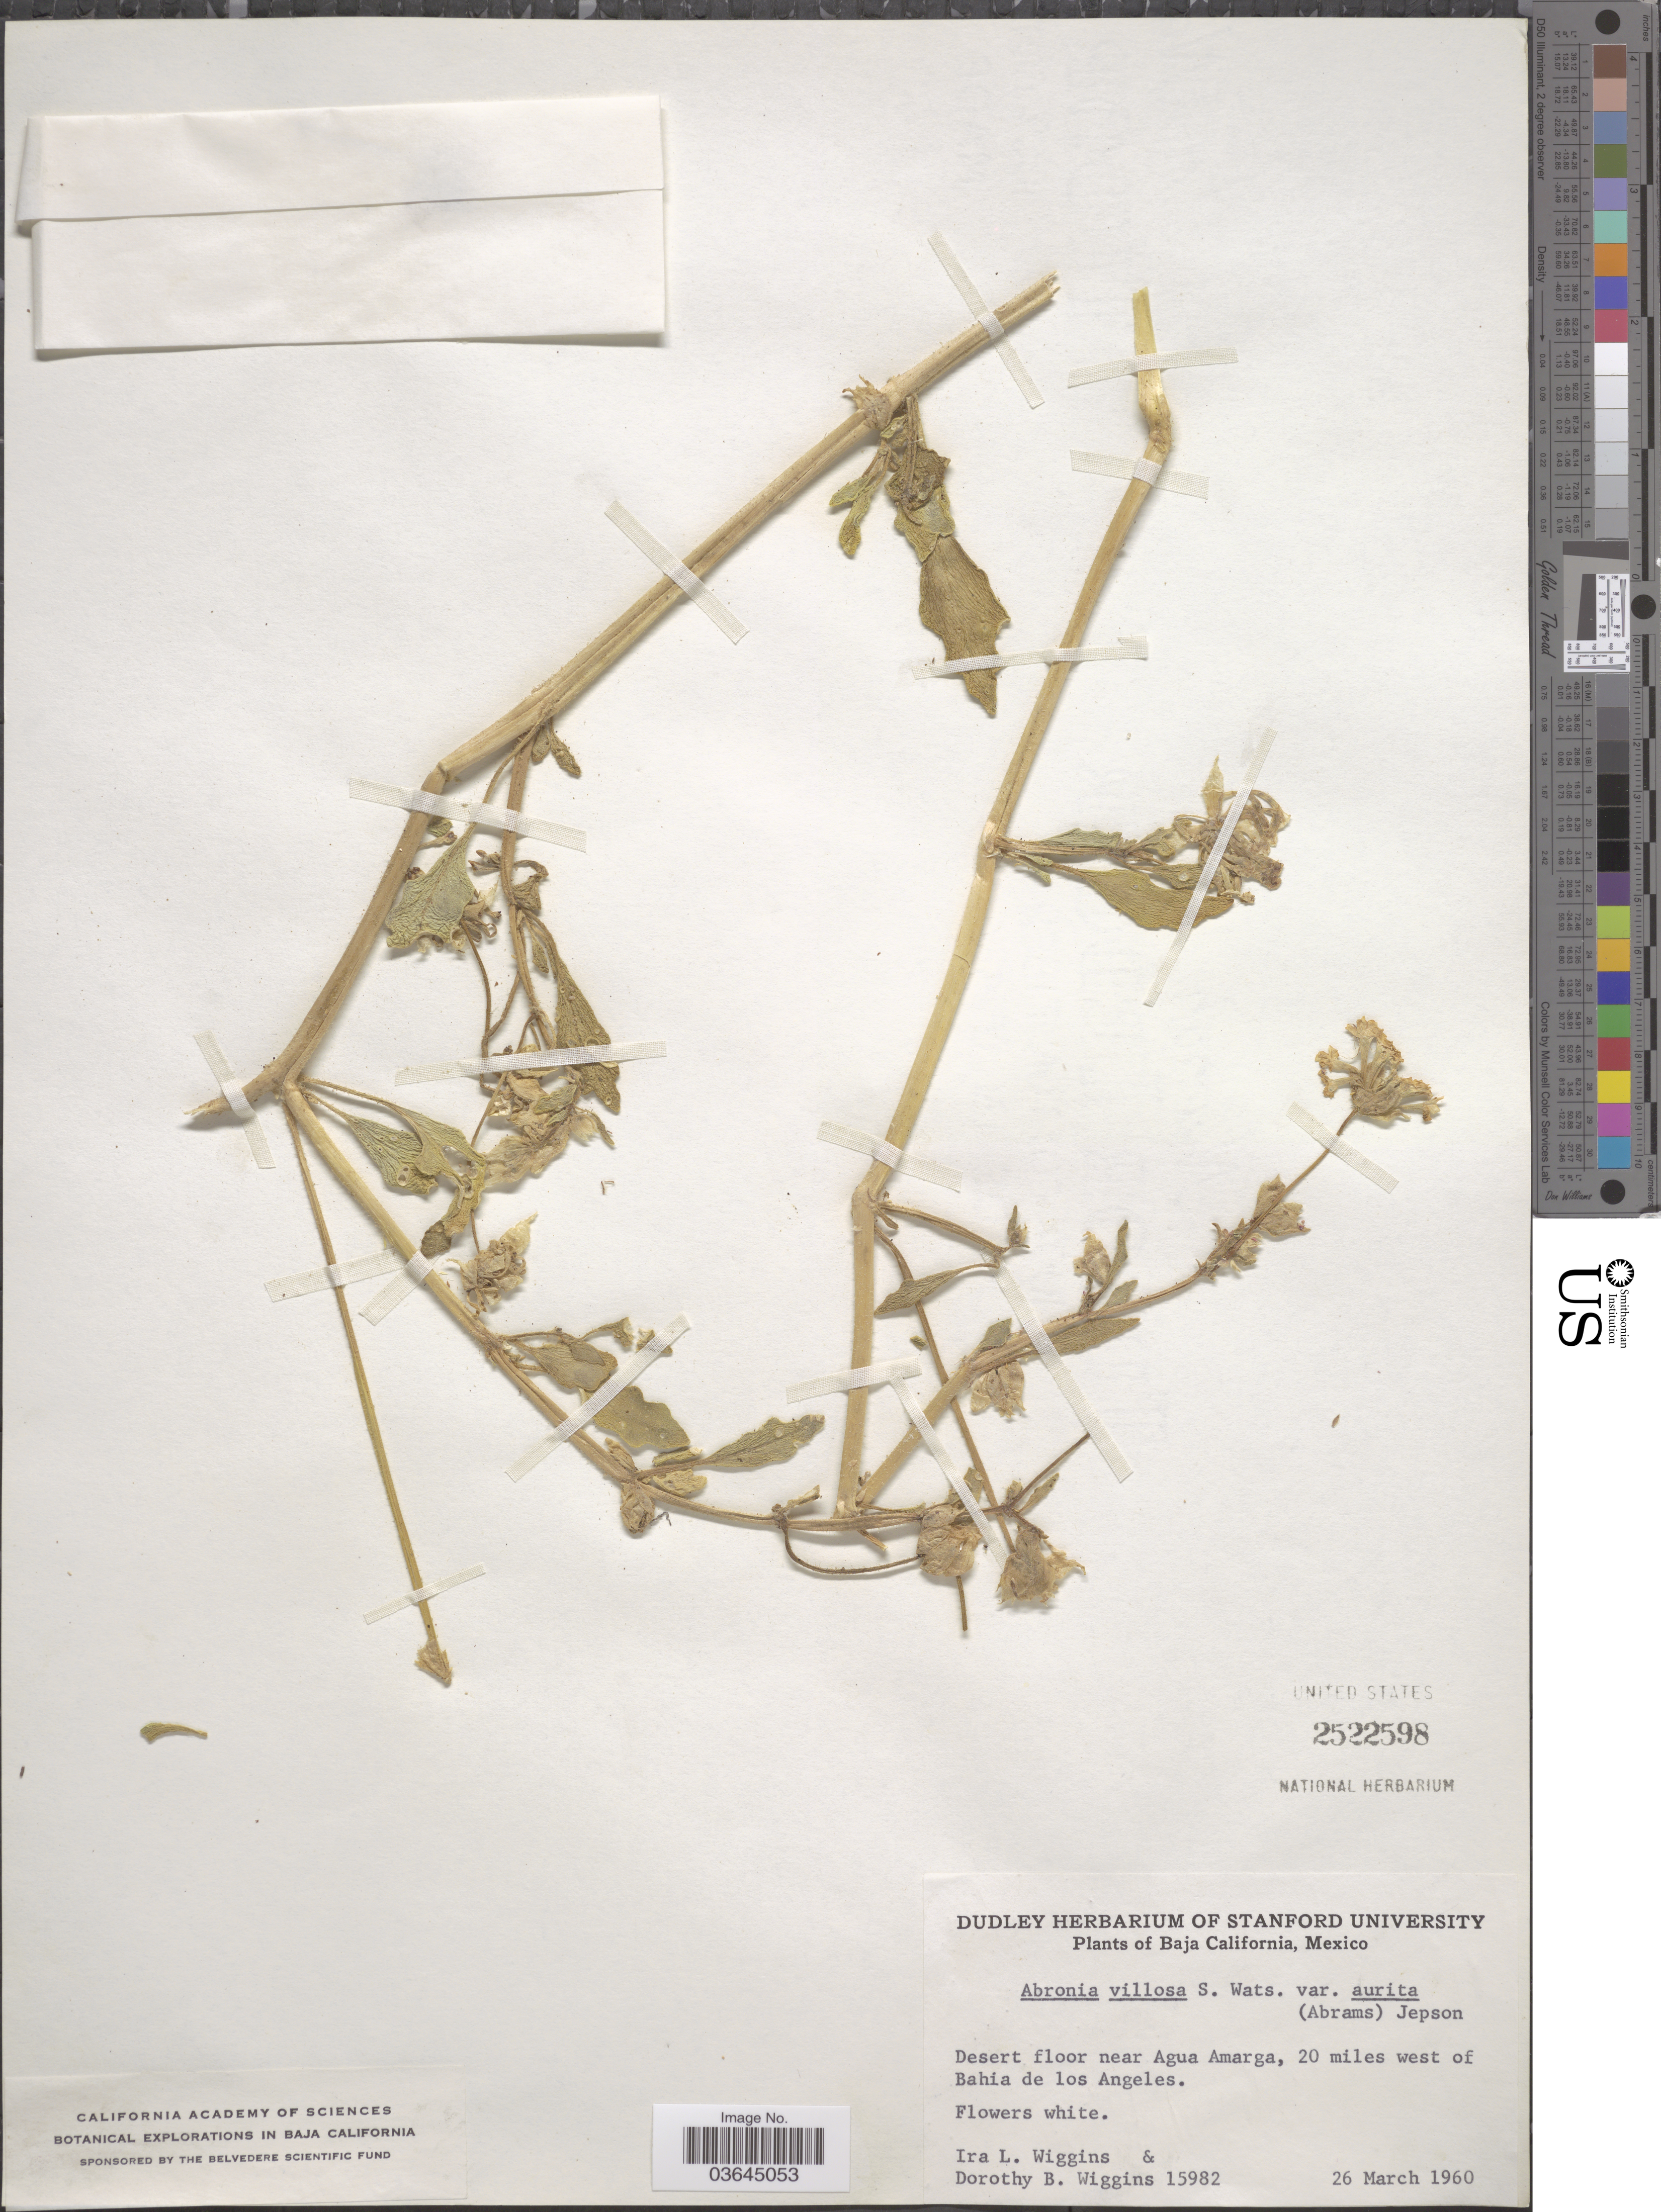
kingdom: Plantae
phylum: Tracheophyta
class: Magnoliopsida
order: Caryophyllales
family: Nyctaginaceae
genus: Abronia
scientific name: Abronia villosa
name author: S. Watson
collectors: I. L. Wiggins & D. B. Wiggins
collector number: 15982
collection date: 1960-03-26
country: Mexico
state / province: Baja California Norte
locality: Desert floor near Agua Amarga, 20 miles west of Bahia de los Angeles.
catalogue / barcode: US 2522598